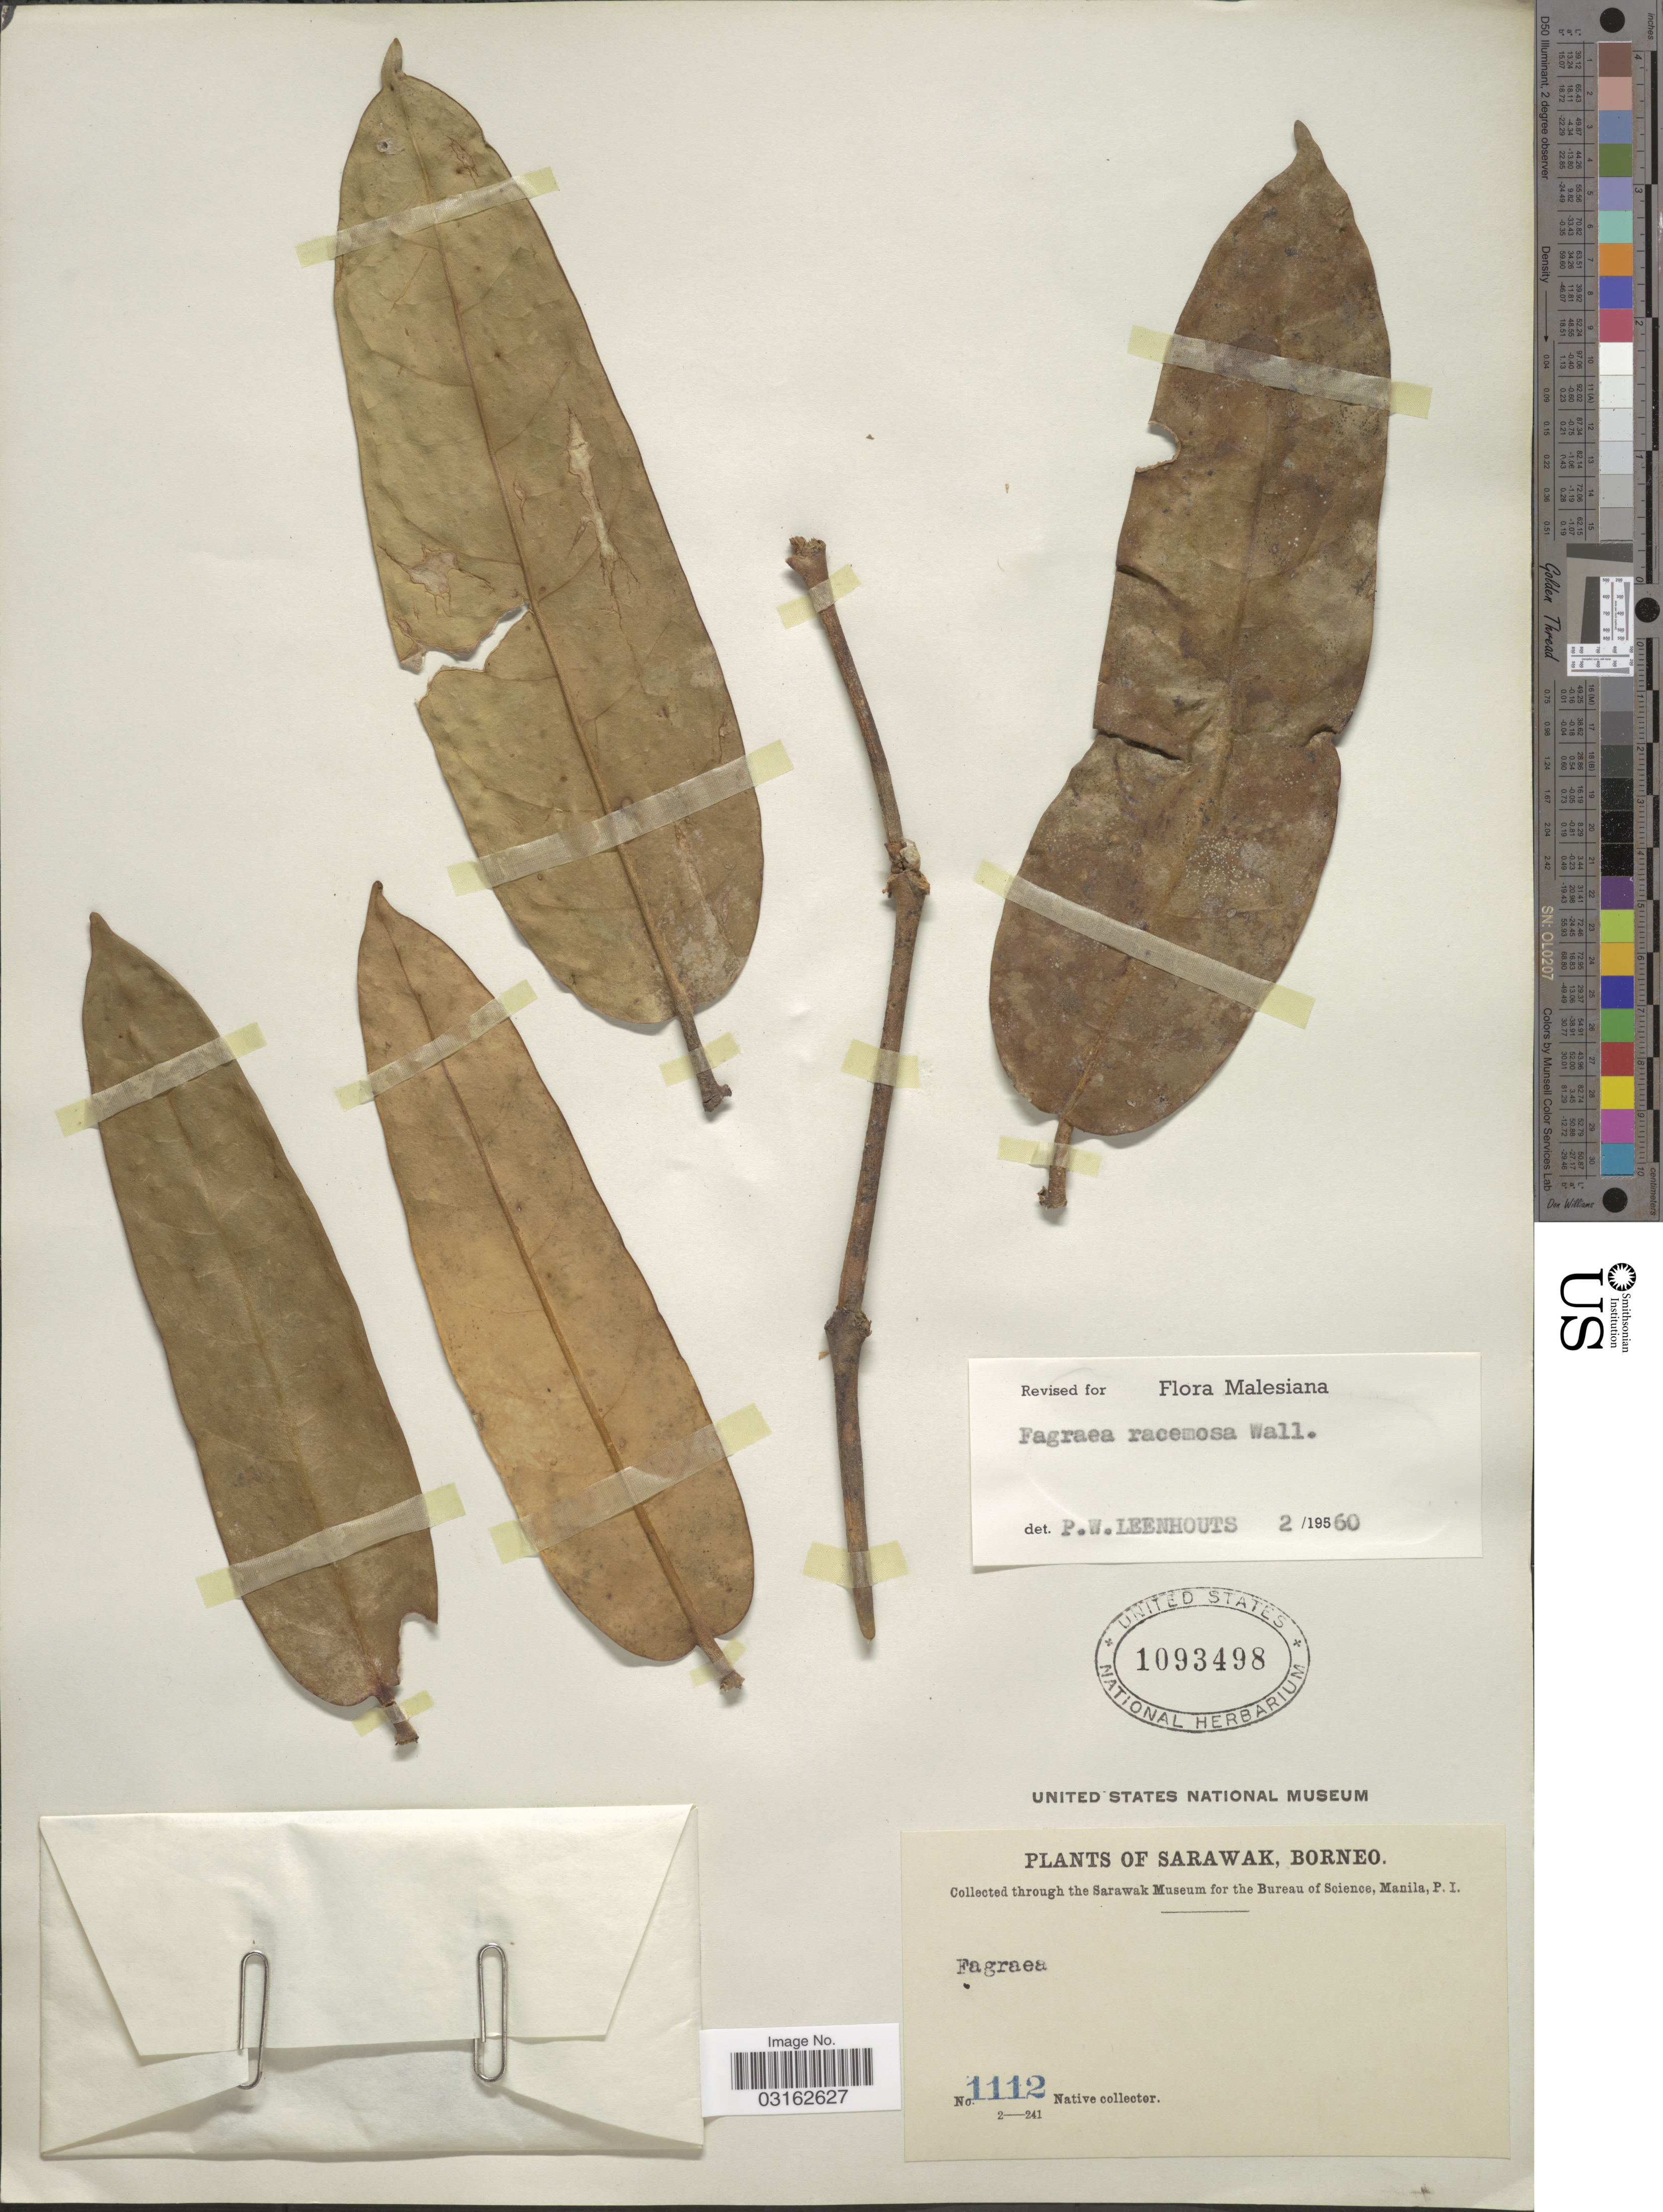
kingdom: Plantae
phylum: Tracheophyta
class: Magnoliopsida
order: Gentianales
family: Gentianaceae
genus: Fagraea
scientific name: Fagraea racemosa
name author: Jack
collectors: Native collector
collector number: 1112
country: Malaysia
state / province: Sarawak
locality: Sarawak, Borneo.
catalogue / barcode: US 1093498